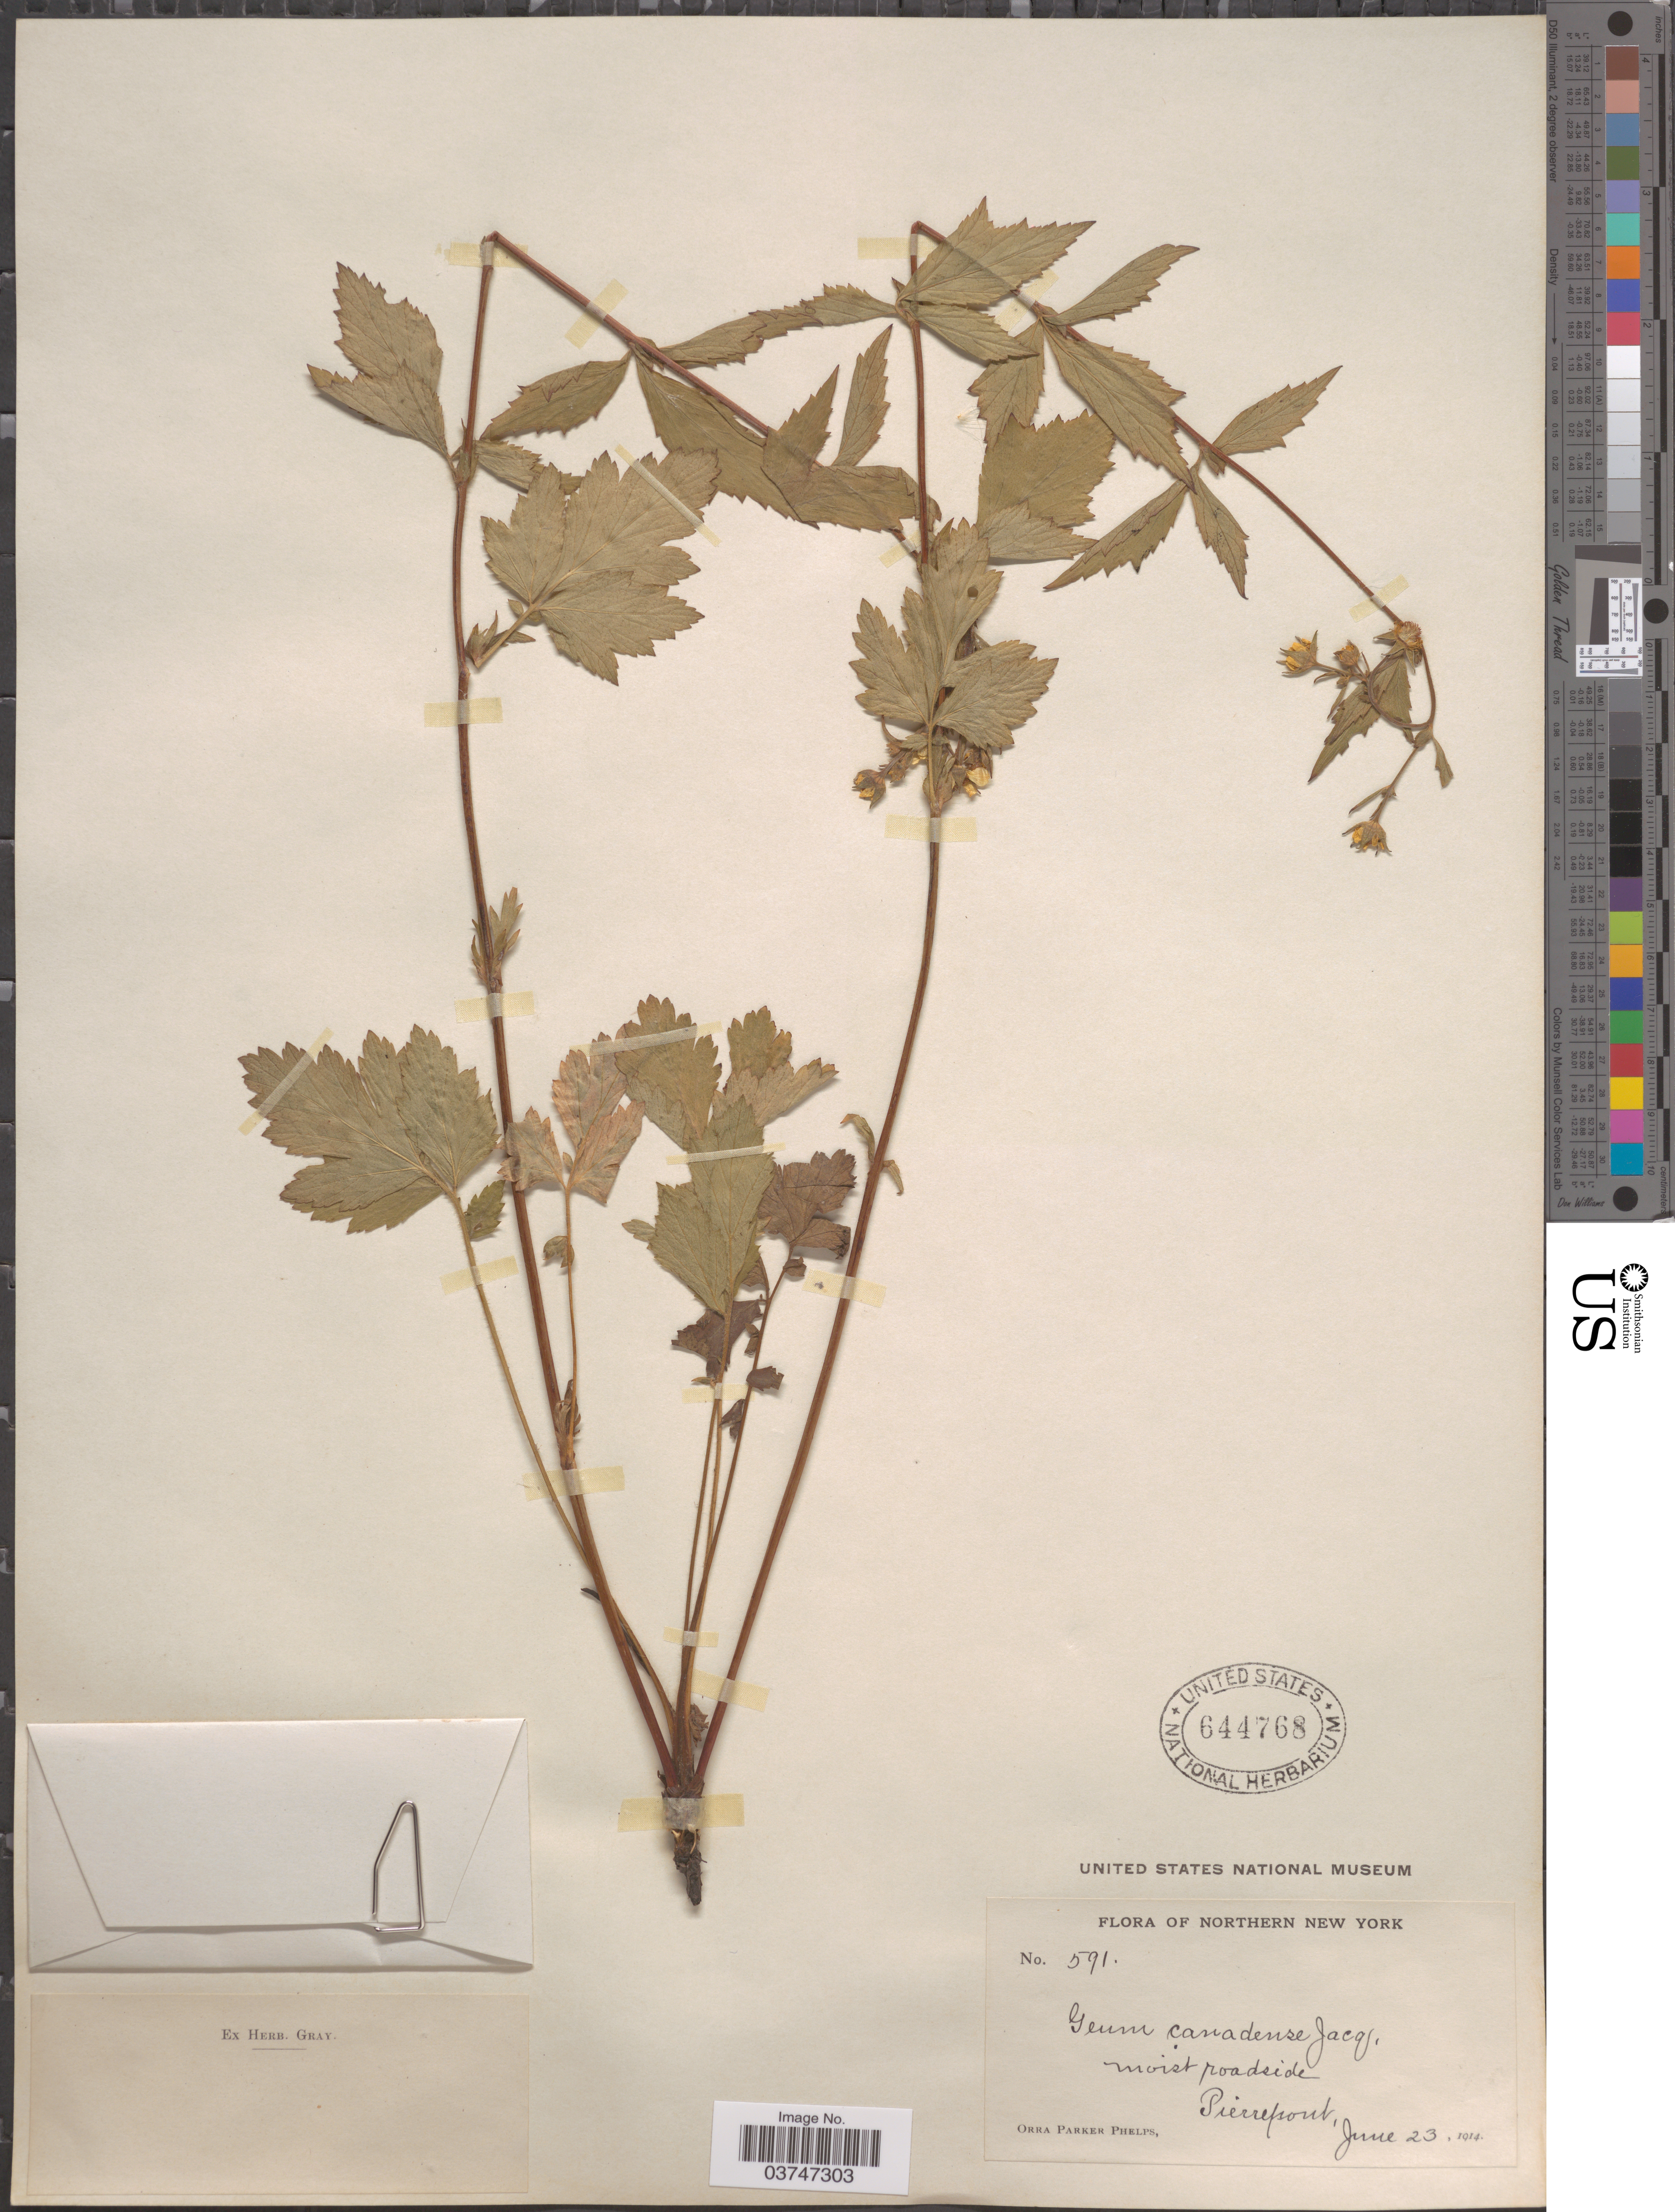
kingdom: Plantae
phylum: Tracheophyta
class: Magnoliopsida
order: Rosales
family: Rosaceae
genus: Geum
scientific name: Geum canadense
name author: Jacq.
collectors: O. P. Phelps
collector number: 591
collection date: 1914-06-23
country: United States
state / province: New York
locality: Northern New York. Pierrepont.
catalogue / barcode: US 644768